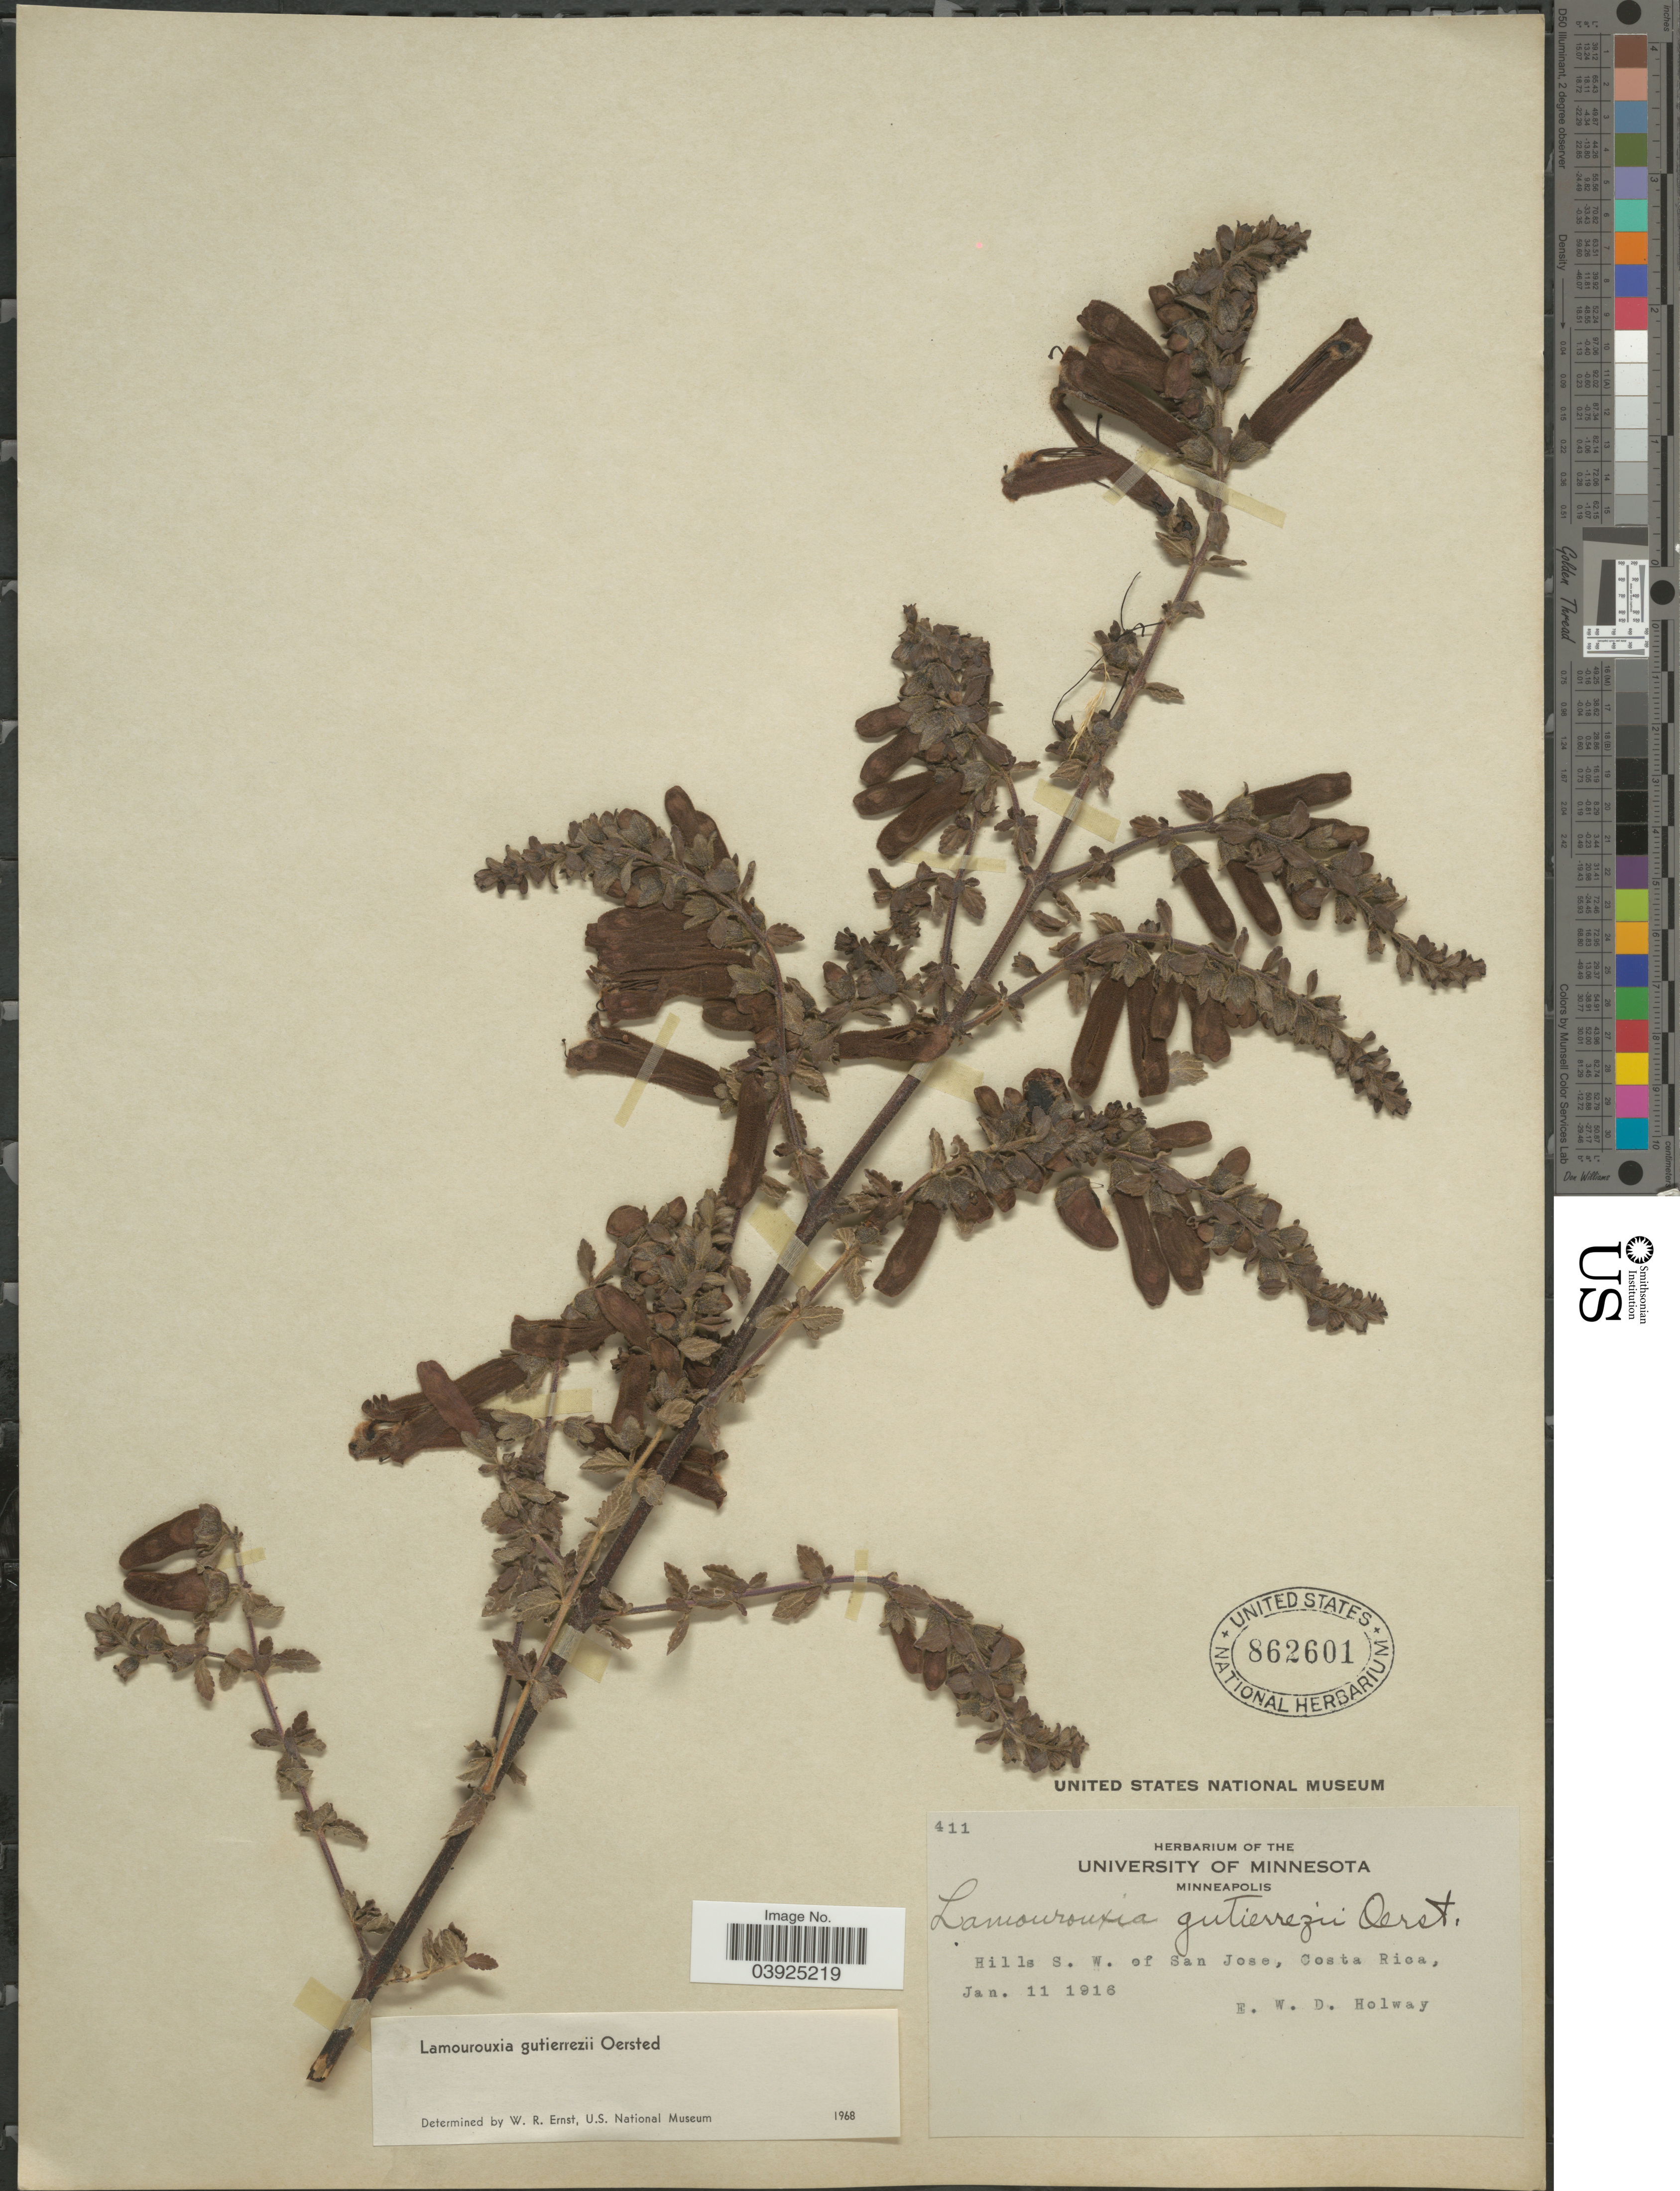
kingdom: Plantae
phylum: Tracheophyta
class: Magnoliopsida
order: Lamiales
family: Orobanchaceae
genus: Lamourouxia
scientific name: Lamourouxia gutierrezii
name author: Oerst.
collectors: E. W. D. Holway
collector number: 411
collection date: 1916-01-11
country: Costa Rica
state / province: San José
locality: Hills S. W. of San Jose.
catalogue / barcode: US 862601